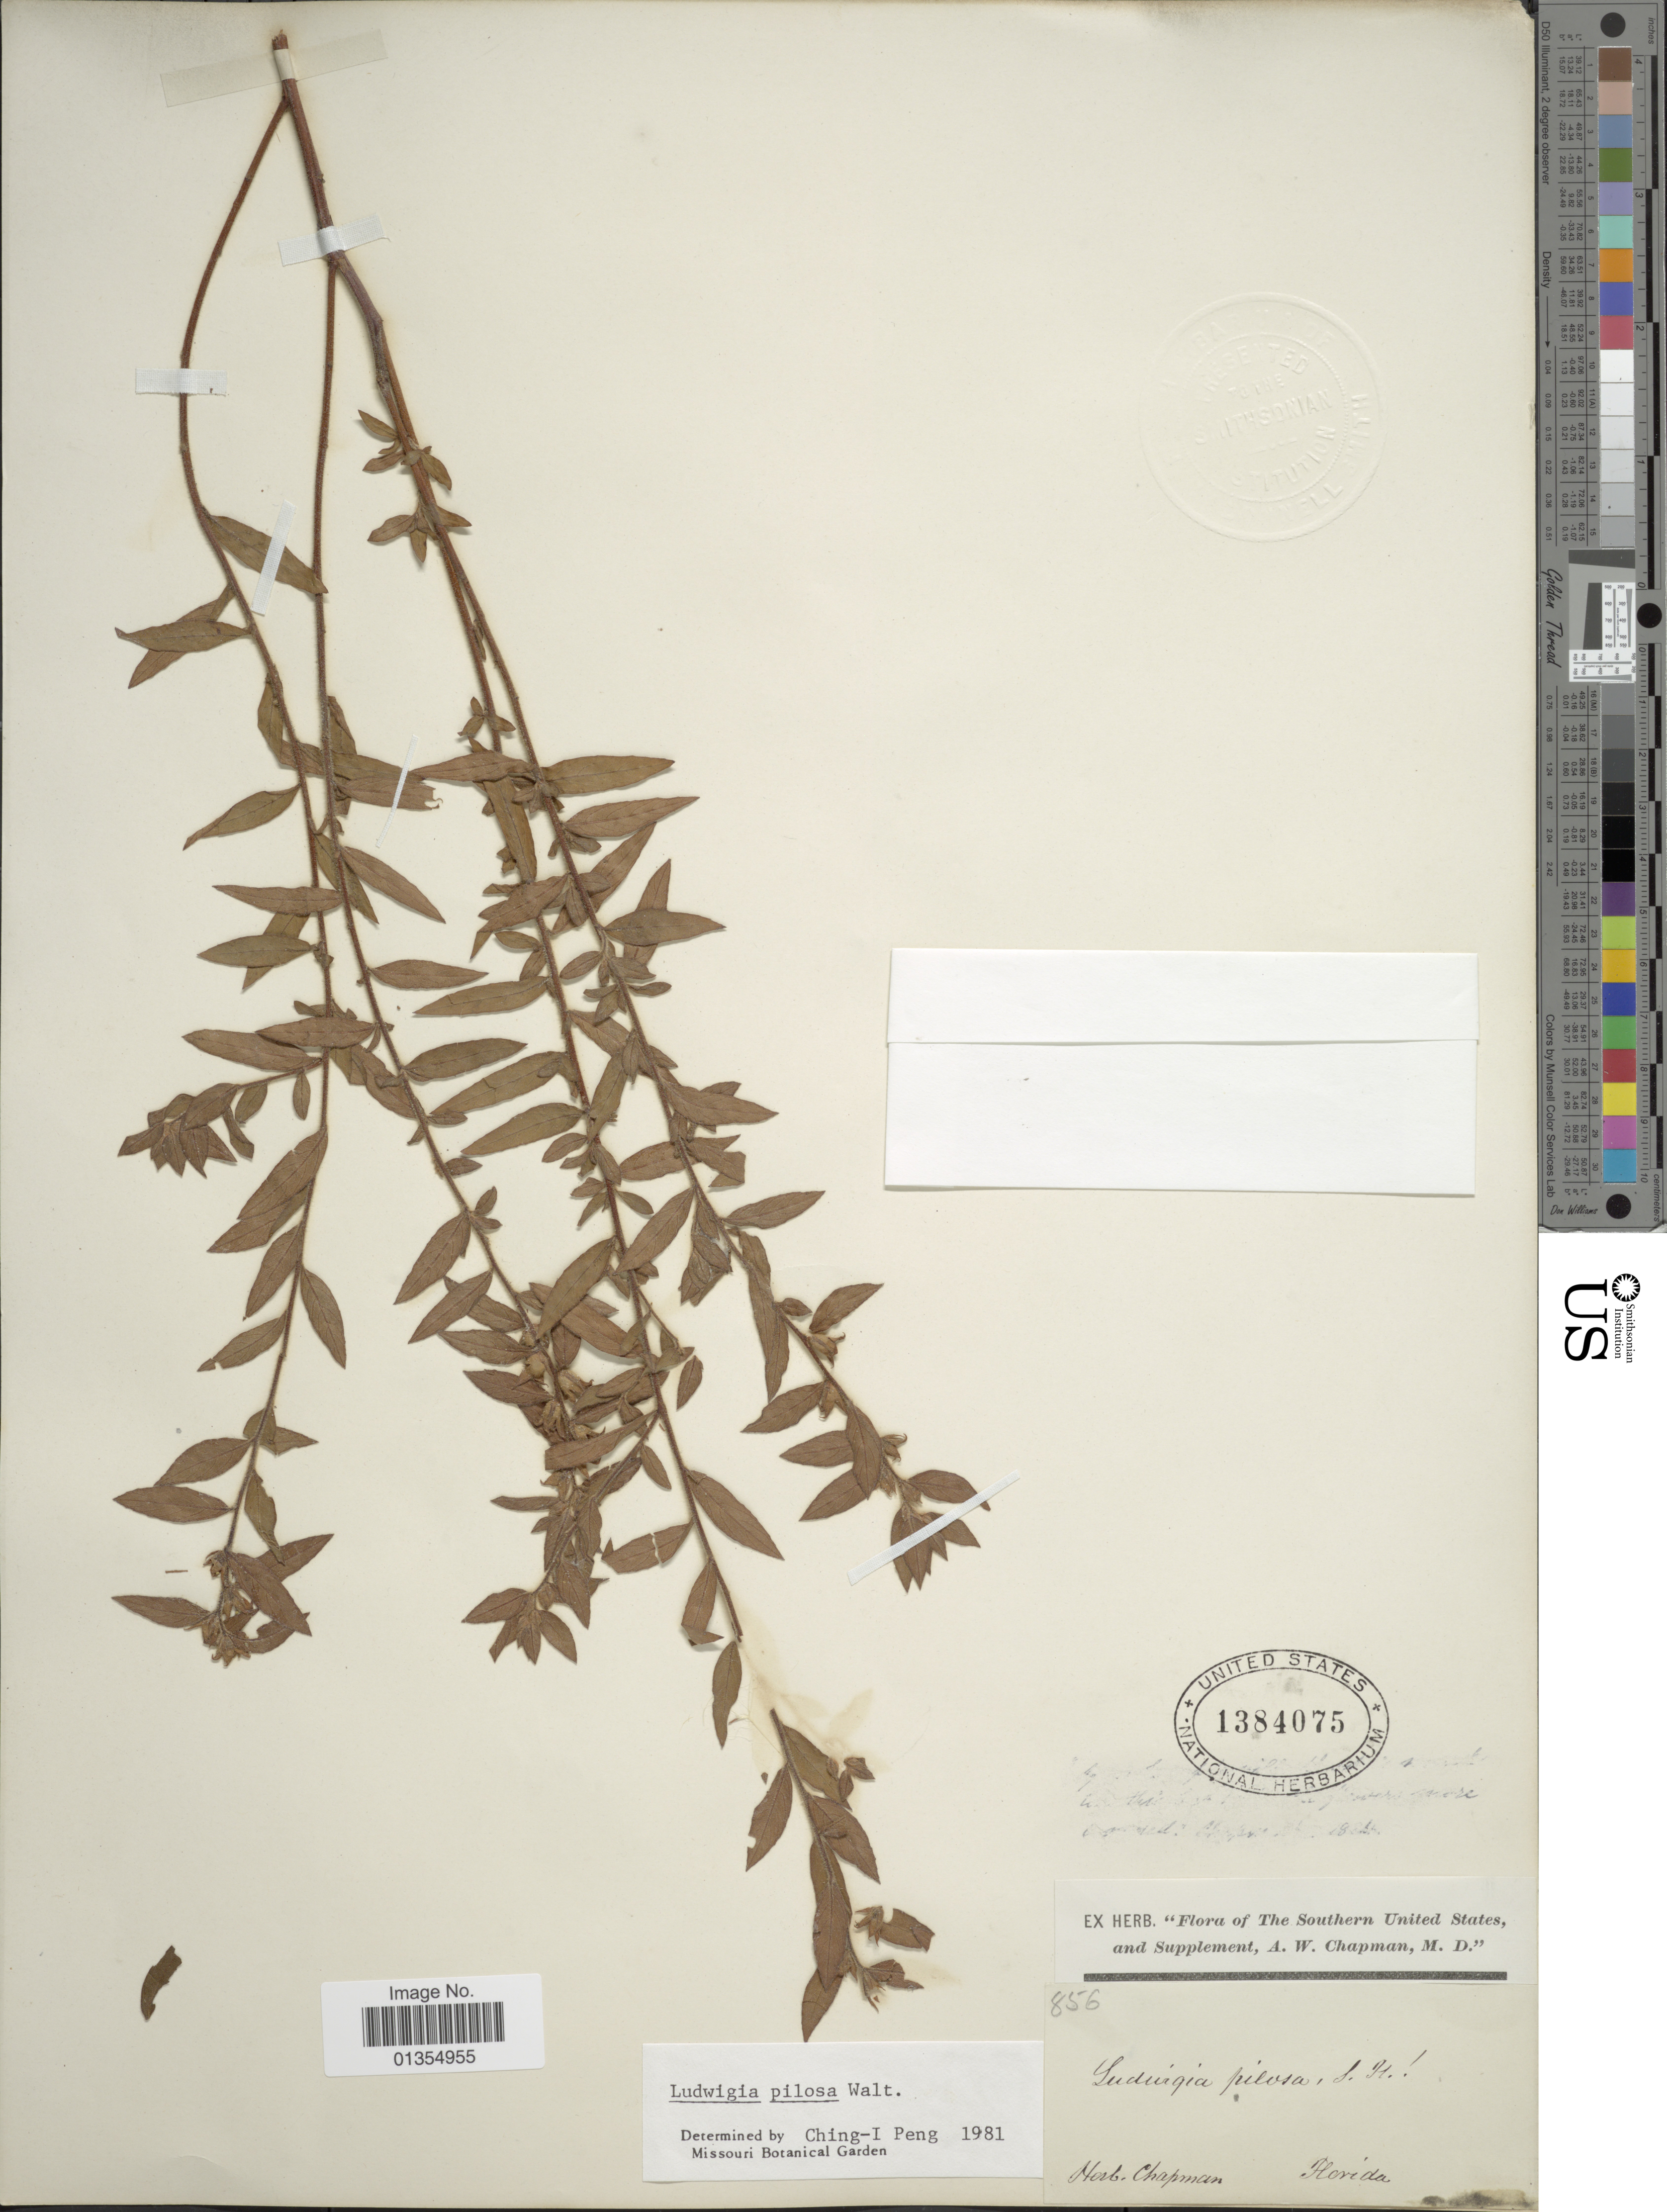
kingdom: Plantae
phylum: Tracheophyta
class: Magnoliopsida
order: Myrtales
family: Onagraceae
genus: Ludwigia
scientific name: Ludwigia pilosa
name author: Walter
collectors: A. W. Chapman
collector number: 856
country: United States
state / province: Florida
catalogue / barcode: US 1384075